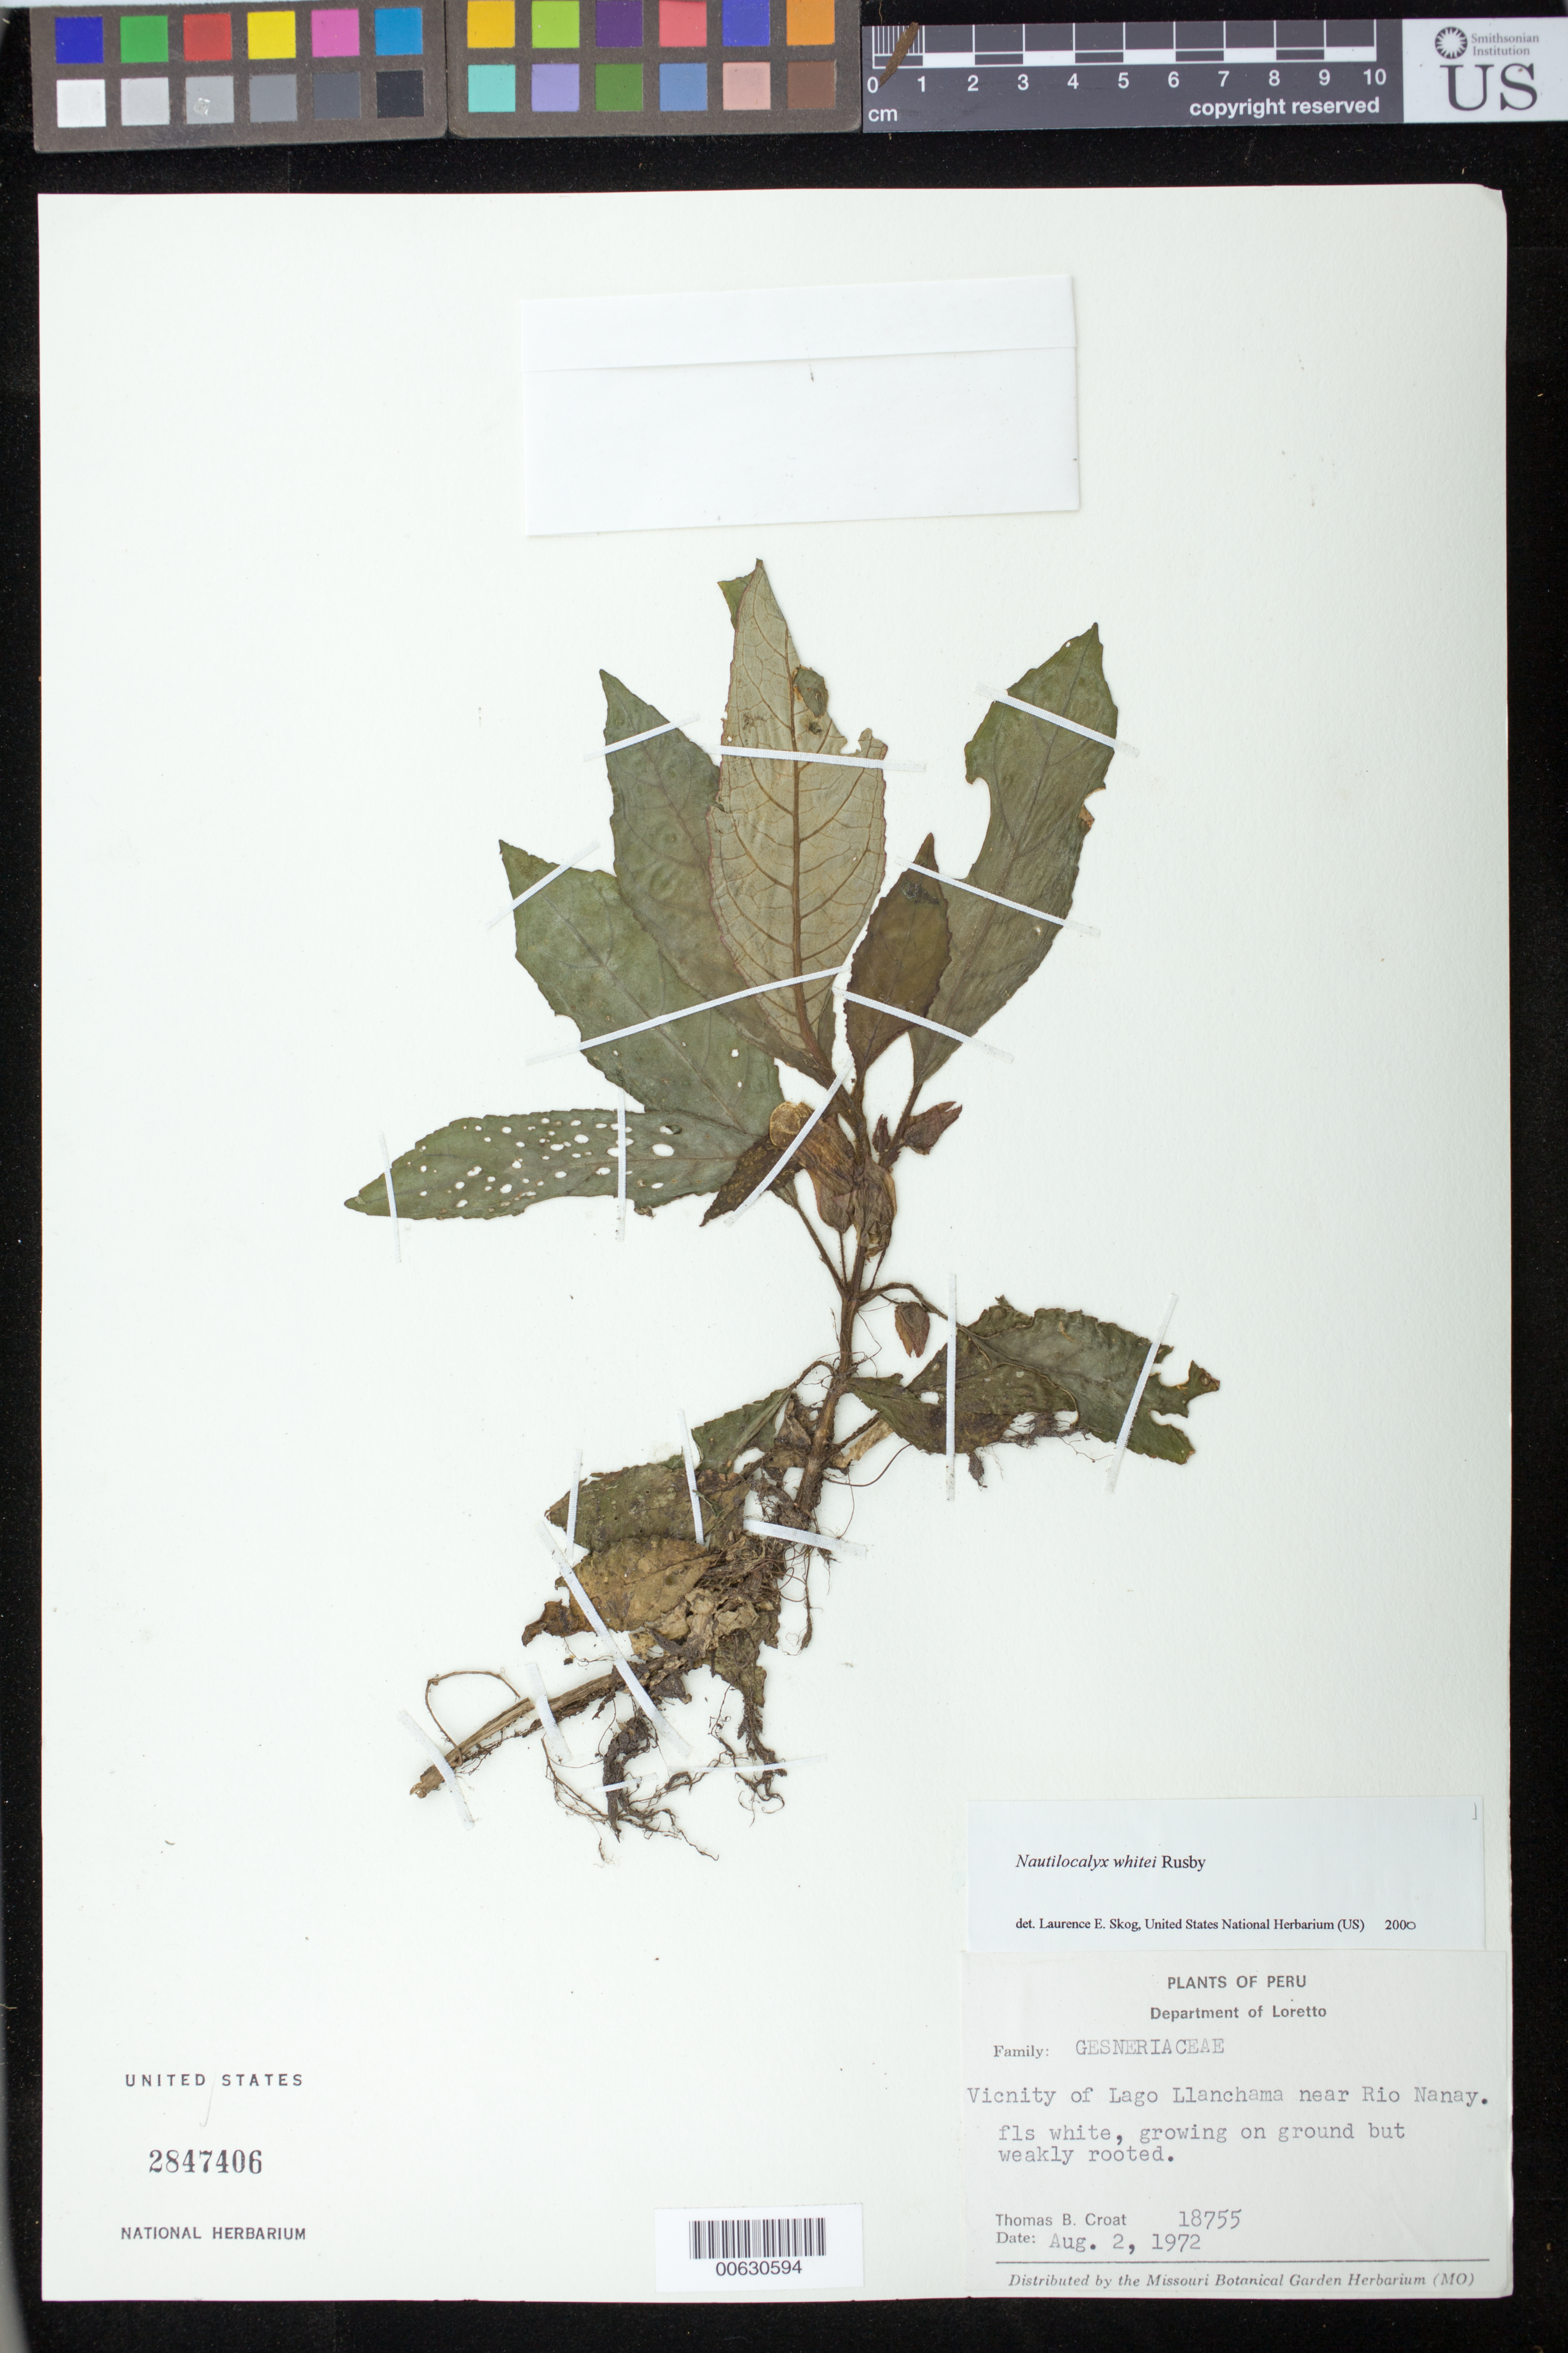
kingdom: Plantae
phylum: Tracheophyta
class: Magnoliopsida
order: Lamiales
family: Gesneriaceae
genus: Nautilocalyx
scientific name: Nautilocalyx whitei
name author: Rusby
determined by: Skog, Laurence E.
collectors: T. B. Croat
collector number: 18755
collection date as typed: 02 Aug 1972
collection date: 1972-08-02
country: Peru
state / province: Loreto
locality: Vicinity of Lago Llanchama near Rio Nanay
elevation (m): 100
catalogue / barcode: US 2847406